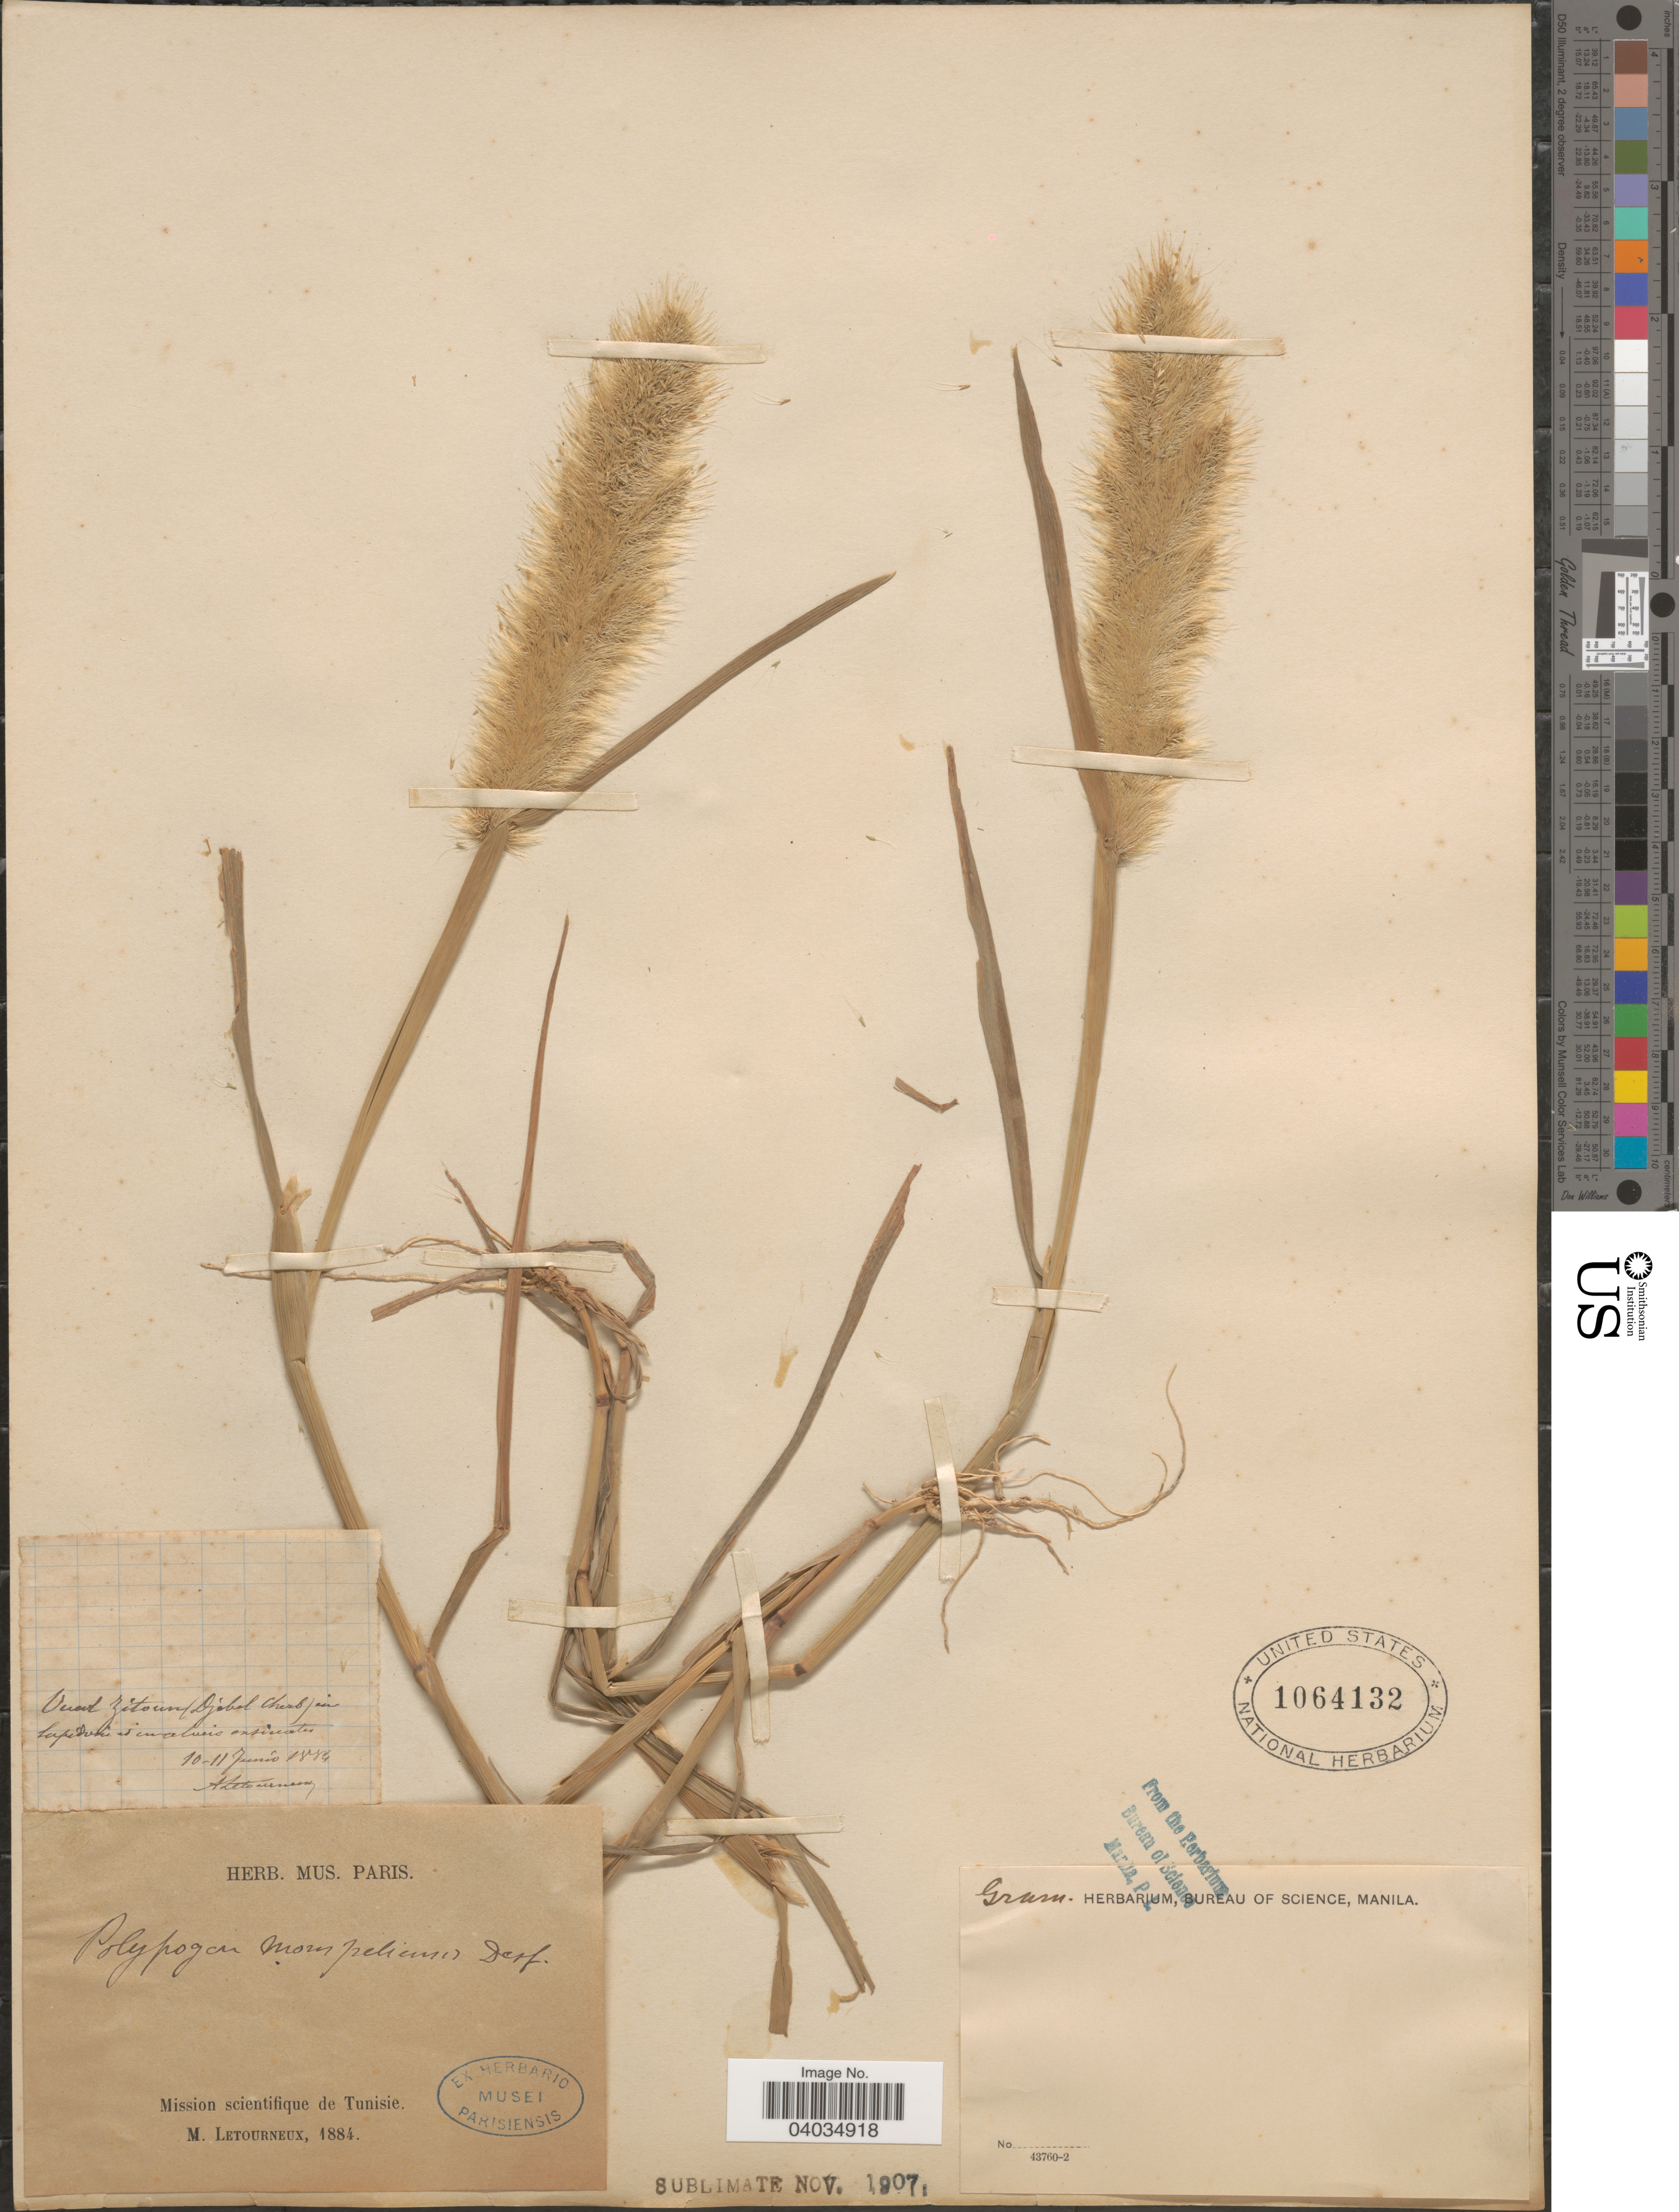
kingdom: Plantae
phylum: Tracheophyta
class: Liliopsida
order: Poales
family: Poaceae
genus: Polypogon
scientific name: Polypogon monspeliensis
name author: (L.) Desf.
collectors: M. Letourneux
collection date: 1886-06-10/1886-06-11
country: Tunisia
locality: Oued Zitoun (Djebel Cherb) in Cape [illegible text]. Mission scientifique de Tunisie.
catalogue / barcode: US 1064132